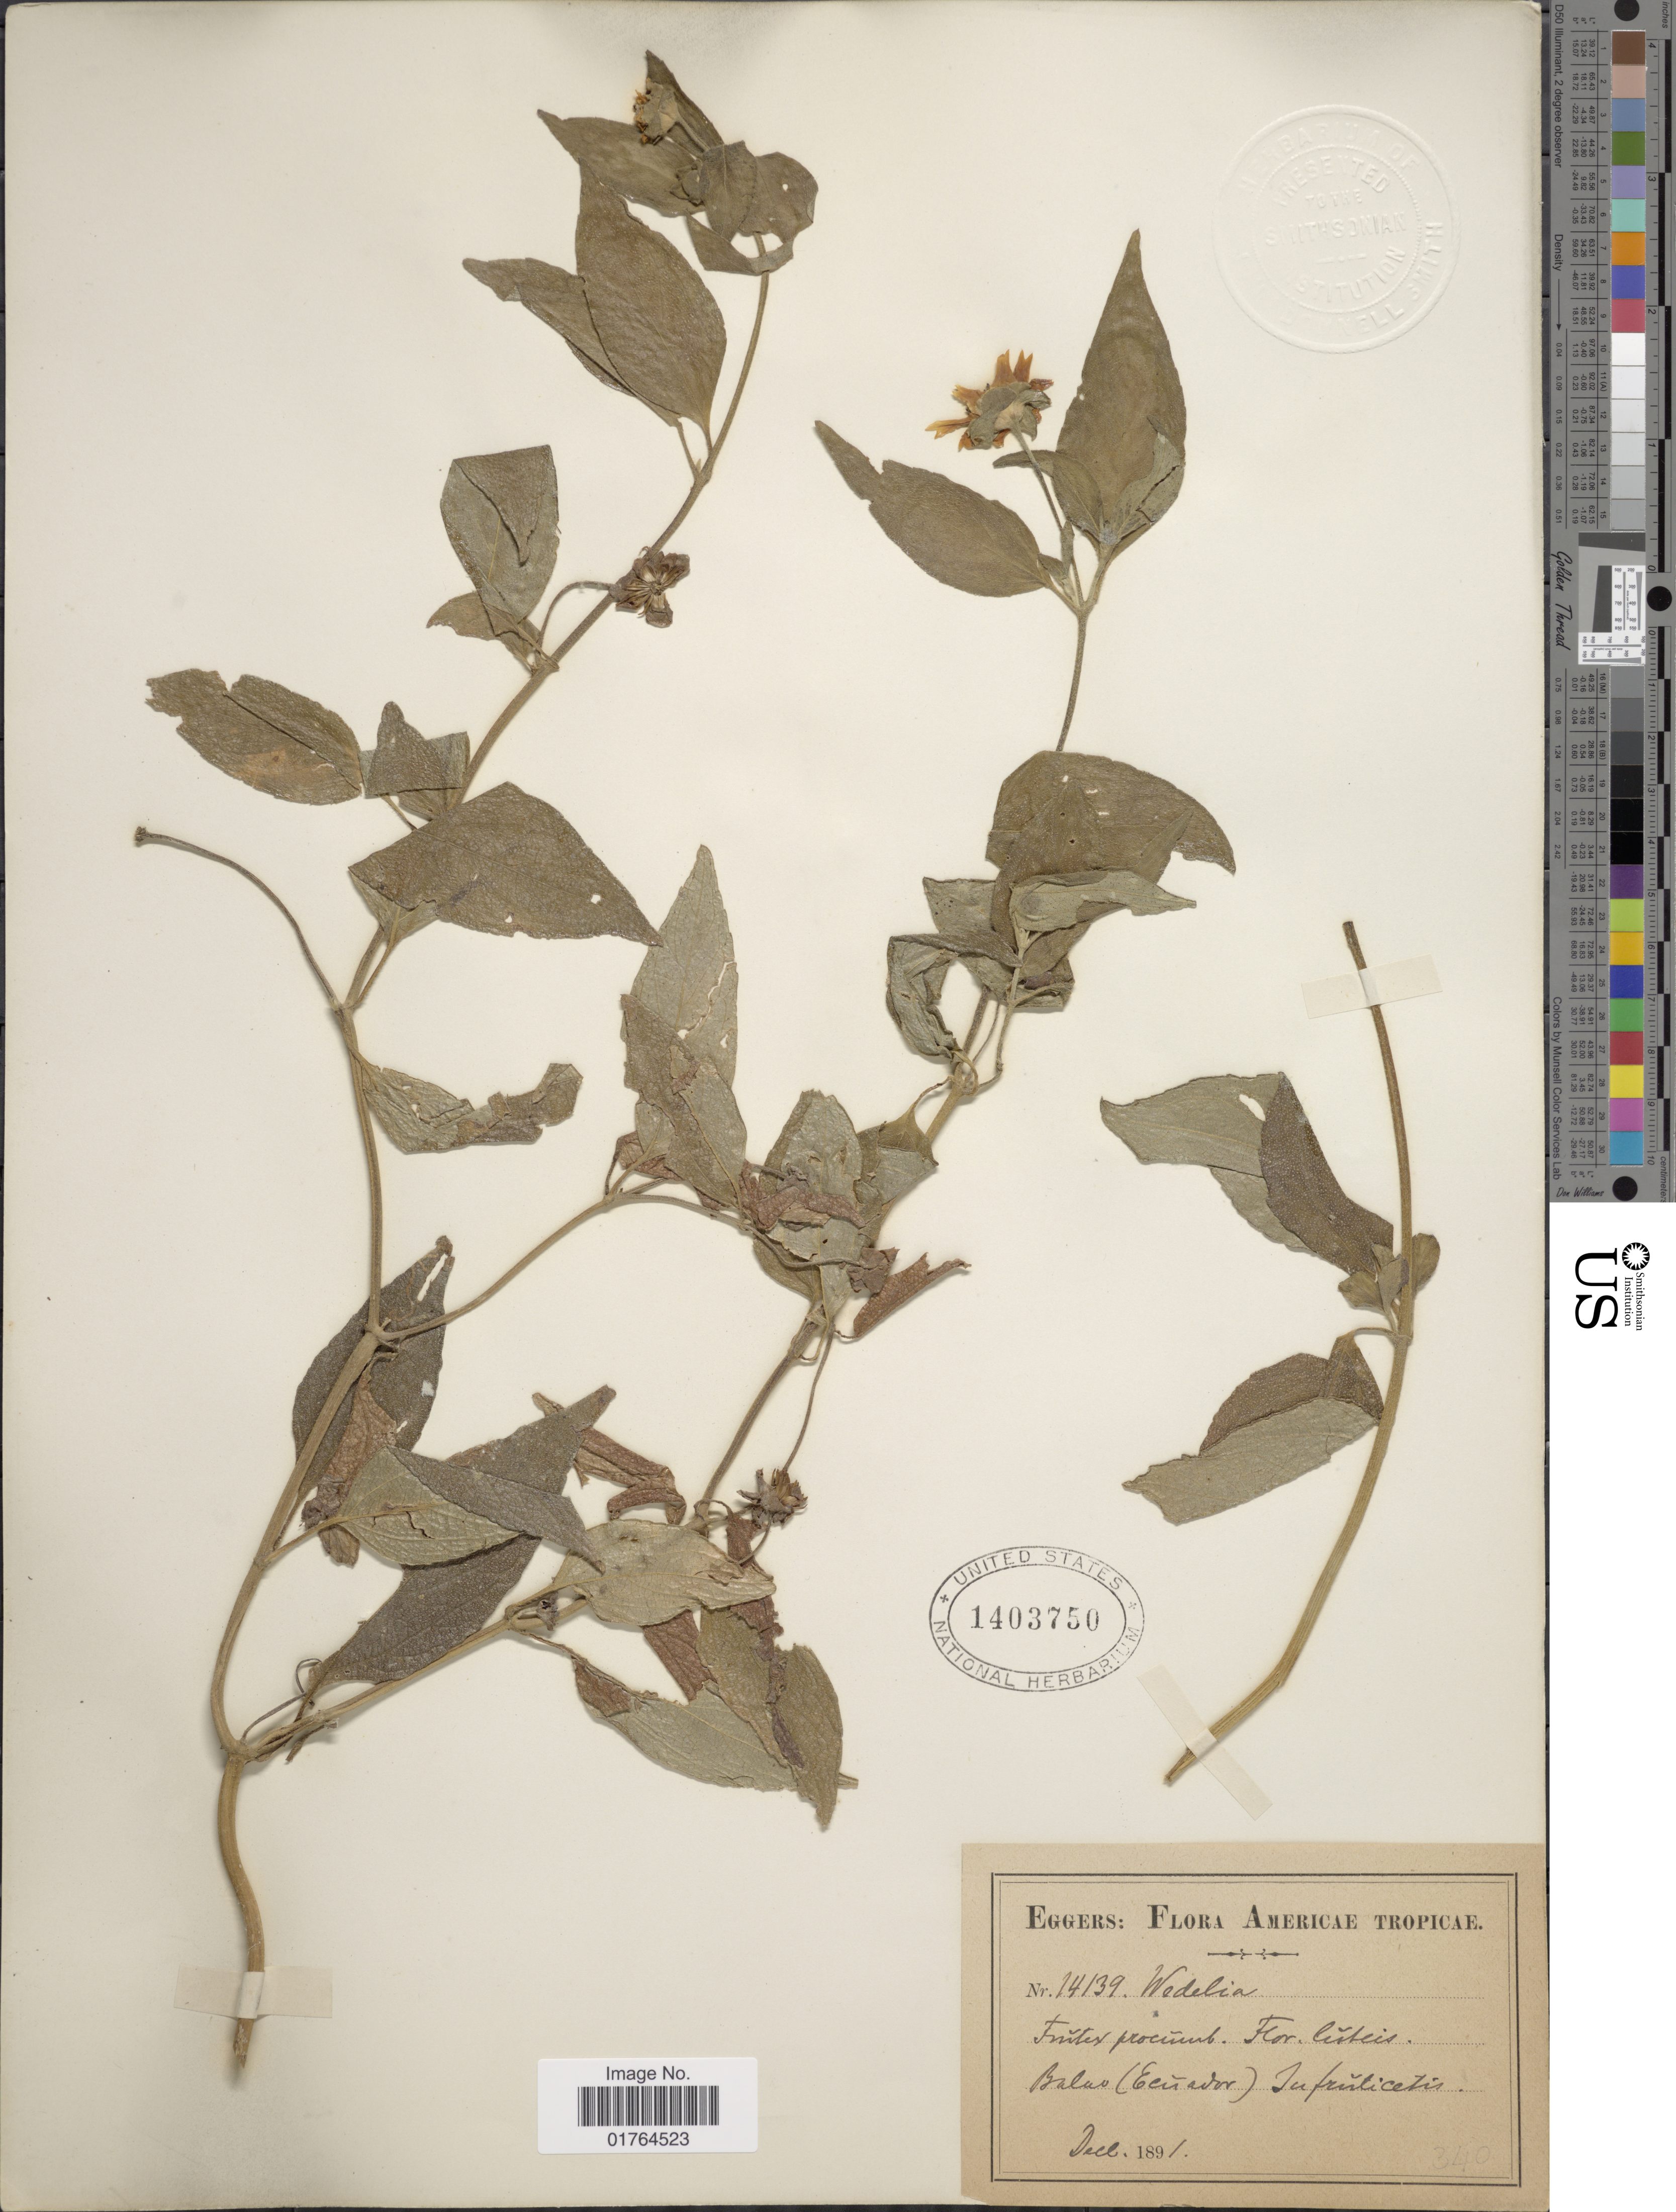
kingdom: Plantae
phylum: Tracheophyta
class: Magnoliopsida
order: Asterales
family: Asteraceae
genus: Wedelia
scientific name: Wedelia grandiflora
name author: Benth.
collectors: -. Eggers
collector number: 14139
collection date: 1891-12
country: Ecuador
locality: Americae Tropicae, Balao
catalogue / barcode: US 1403750